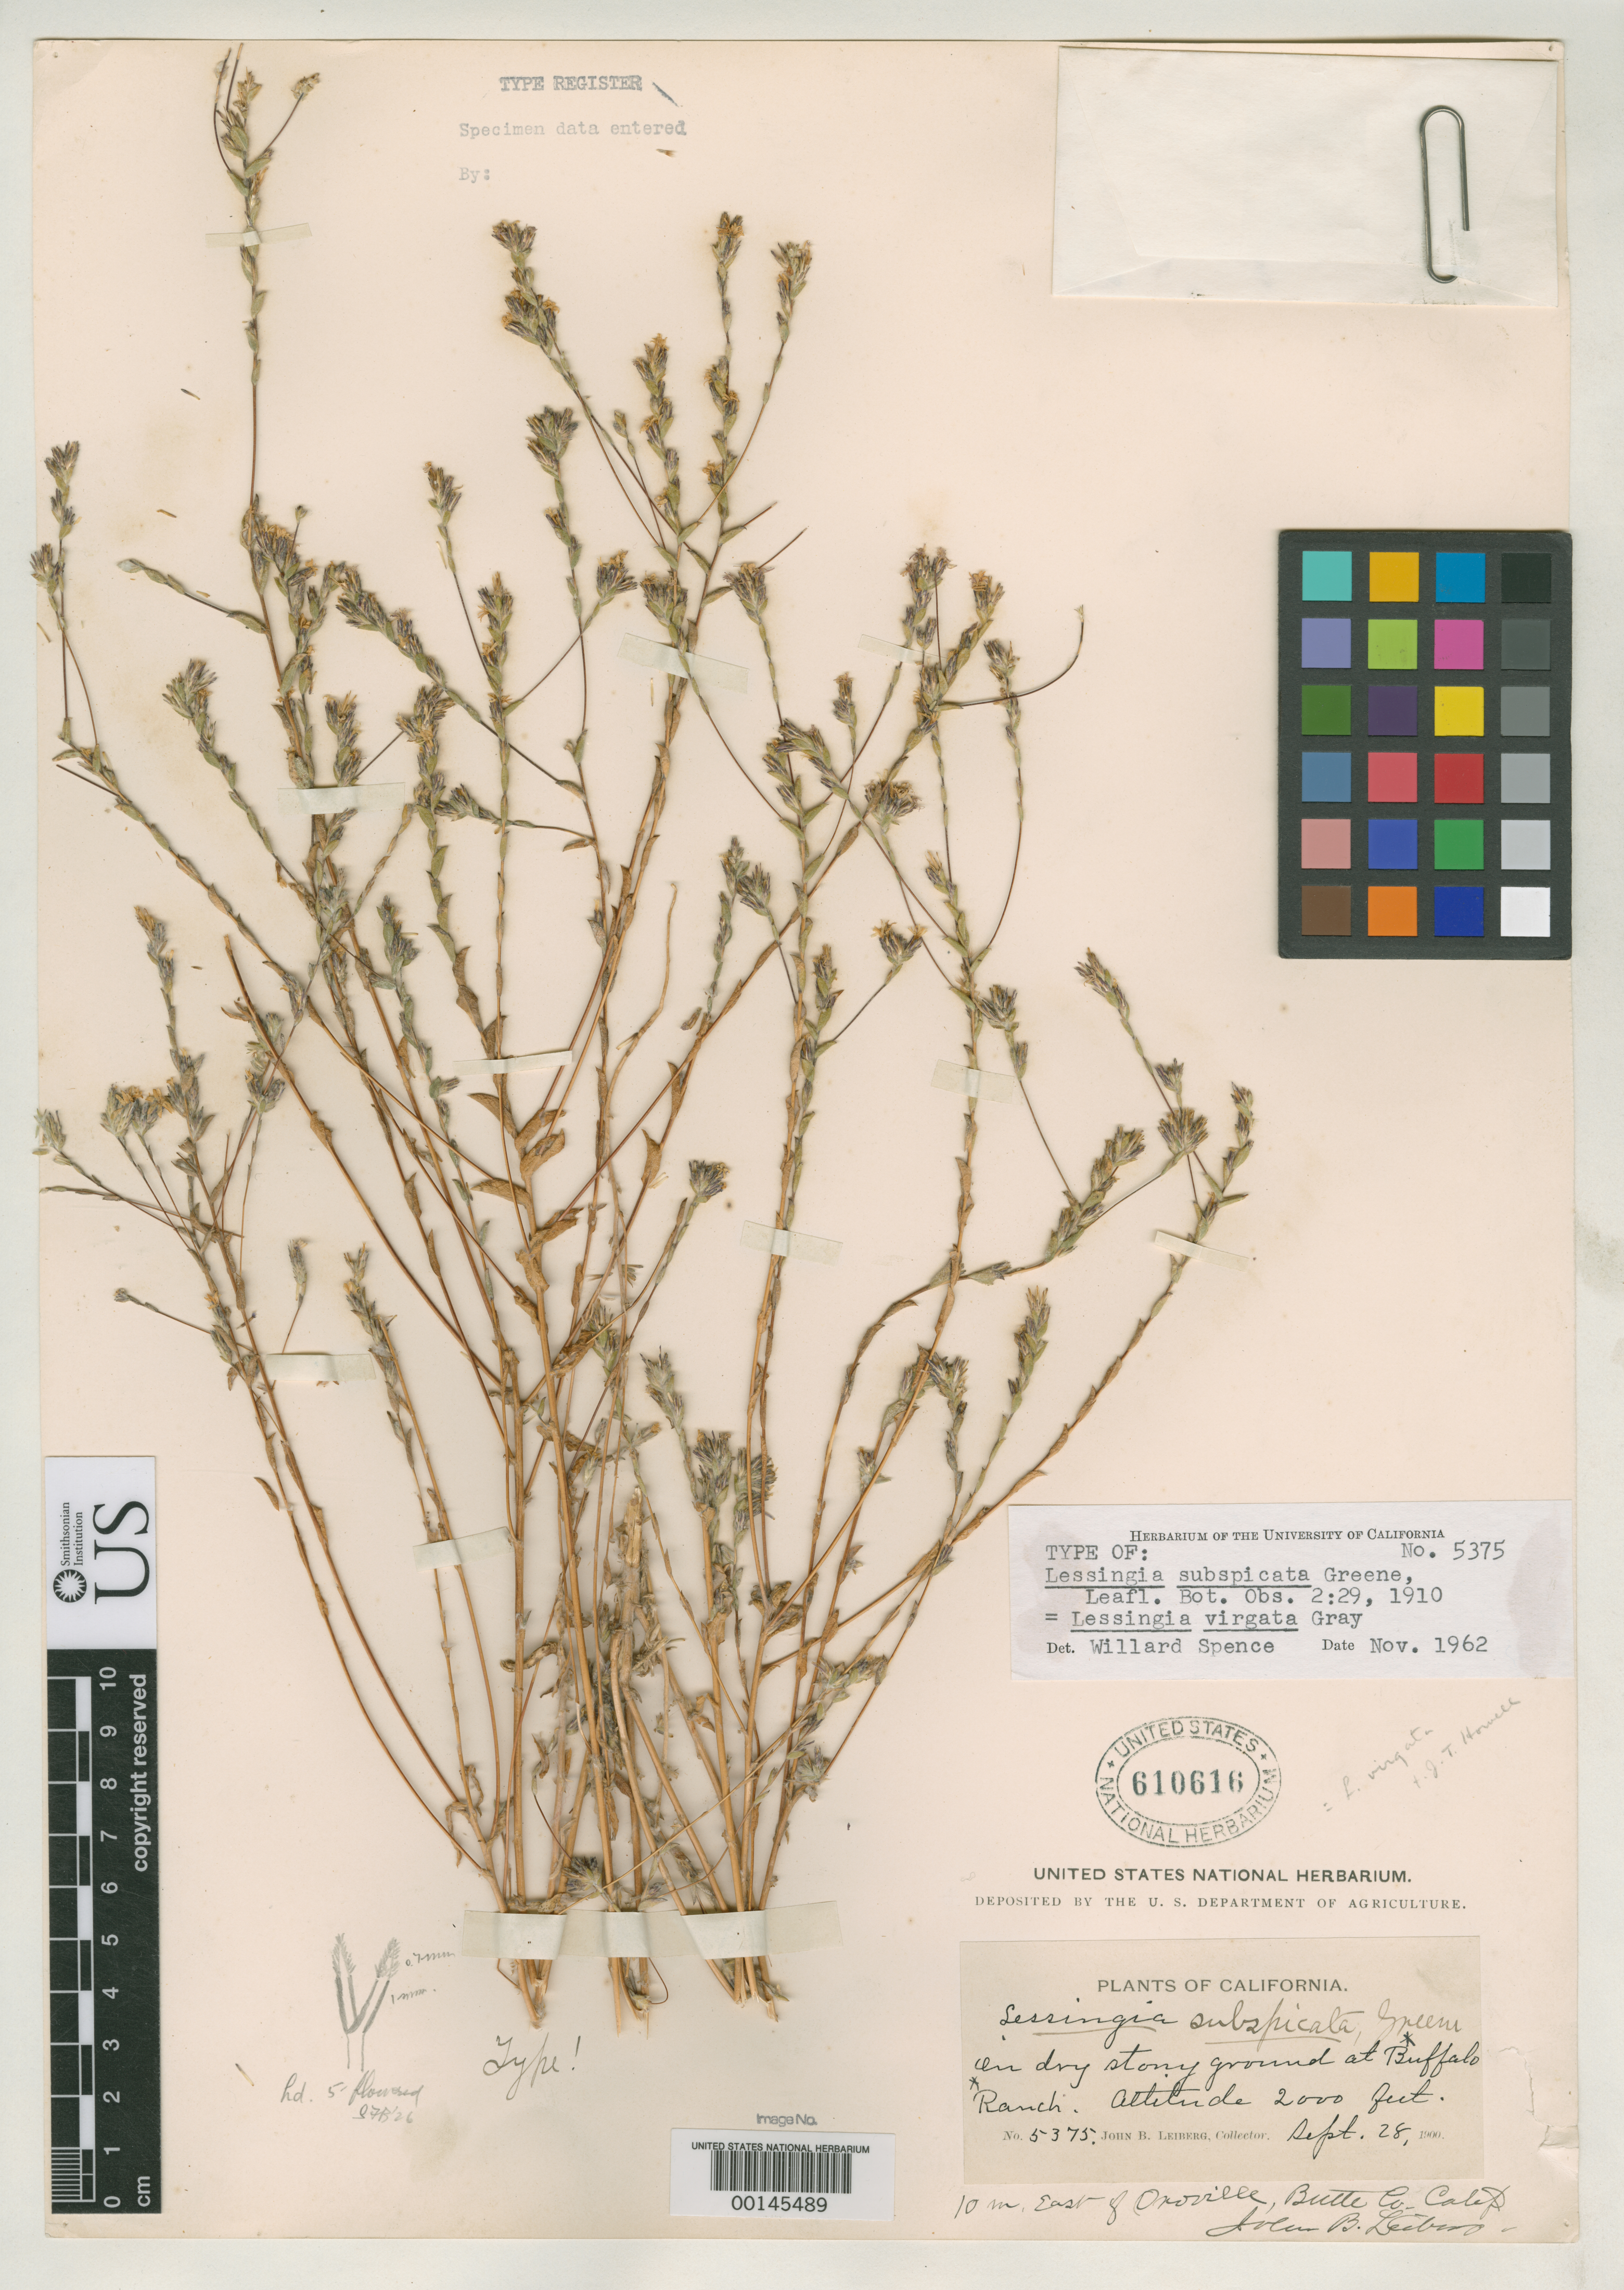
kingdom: Plantae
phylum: Tracheophyta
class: Magnoliopsida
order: Asterales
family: Asteraceae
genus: Lessingia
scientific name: Lessingia subspicata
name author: Greene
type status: Isotype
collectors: J. Leiberg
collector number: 5375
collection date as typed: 28 Sep 1900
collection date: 1900-09-28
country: United States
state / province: California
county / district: Butte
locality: Buffalo Ranch.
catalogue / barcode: US 610616